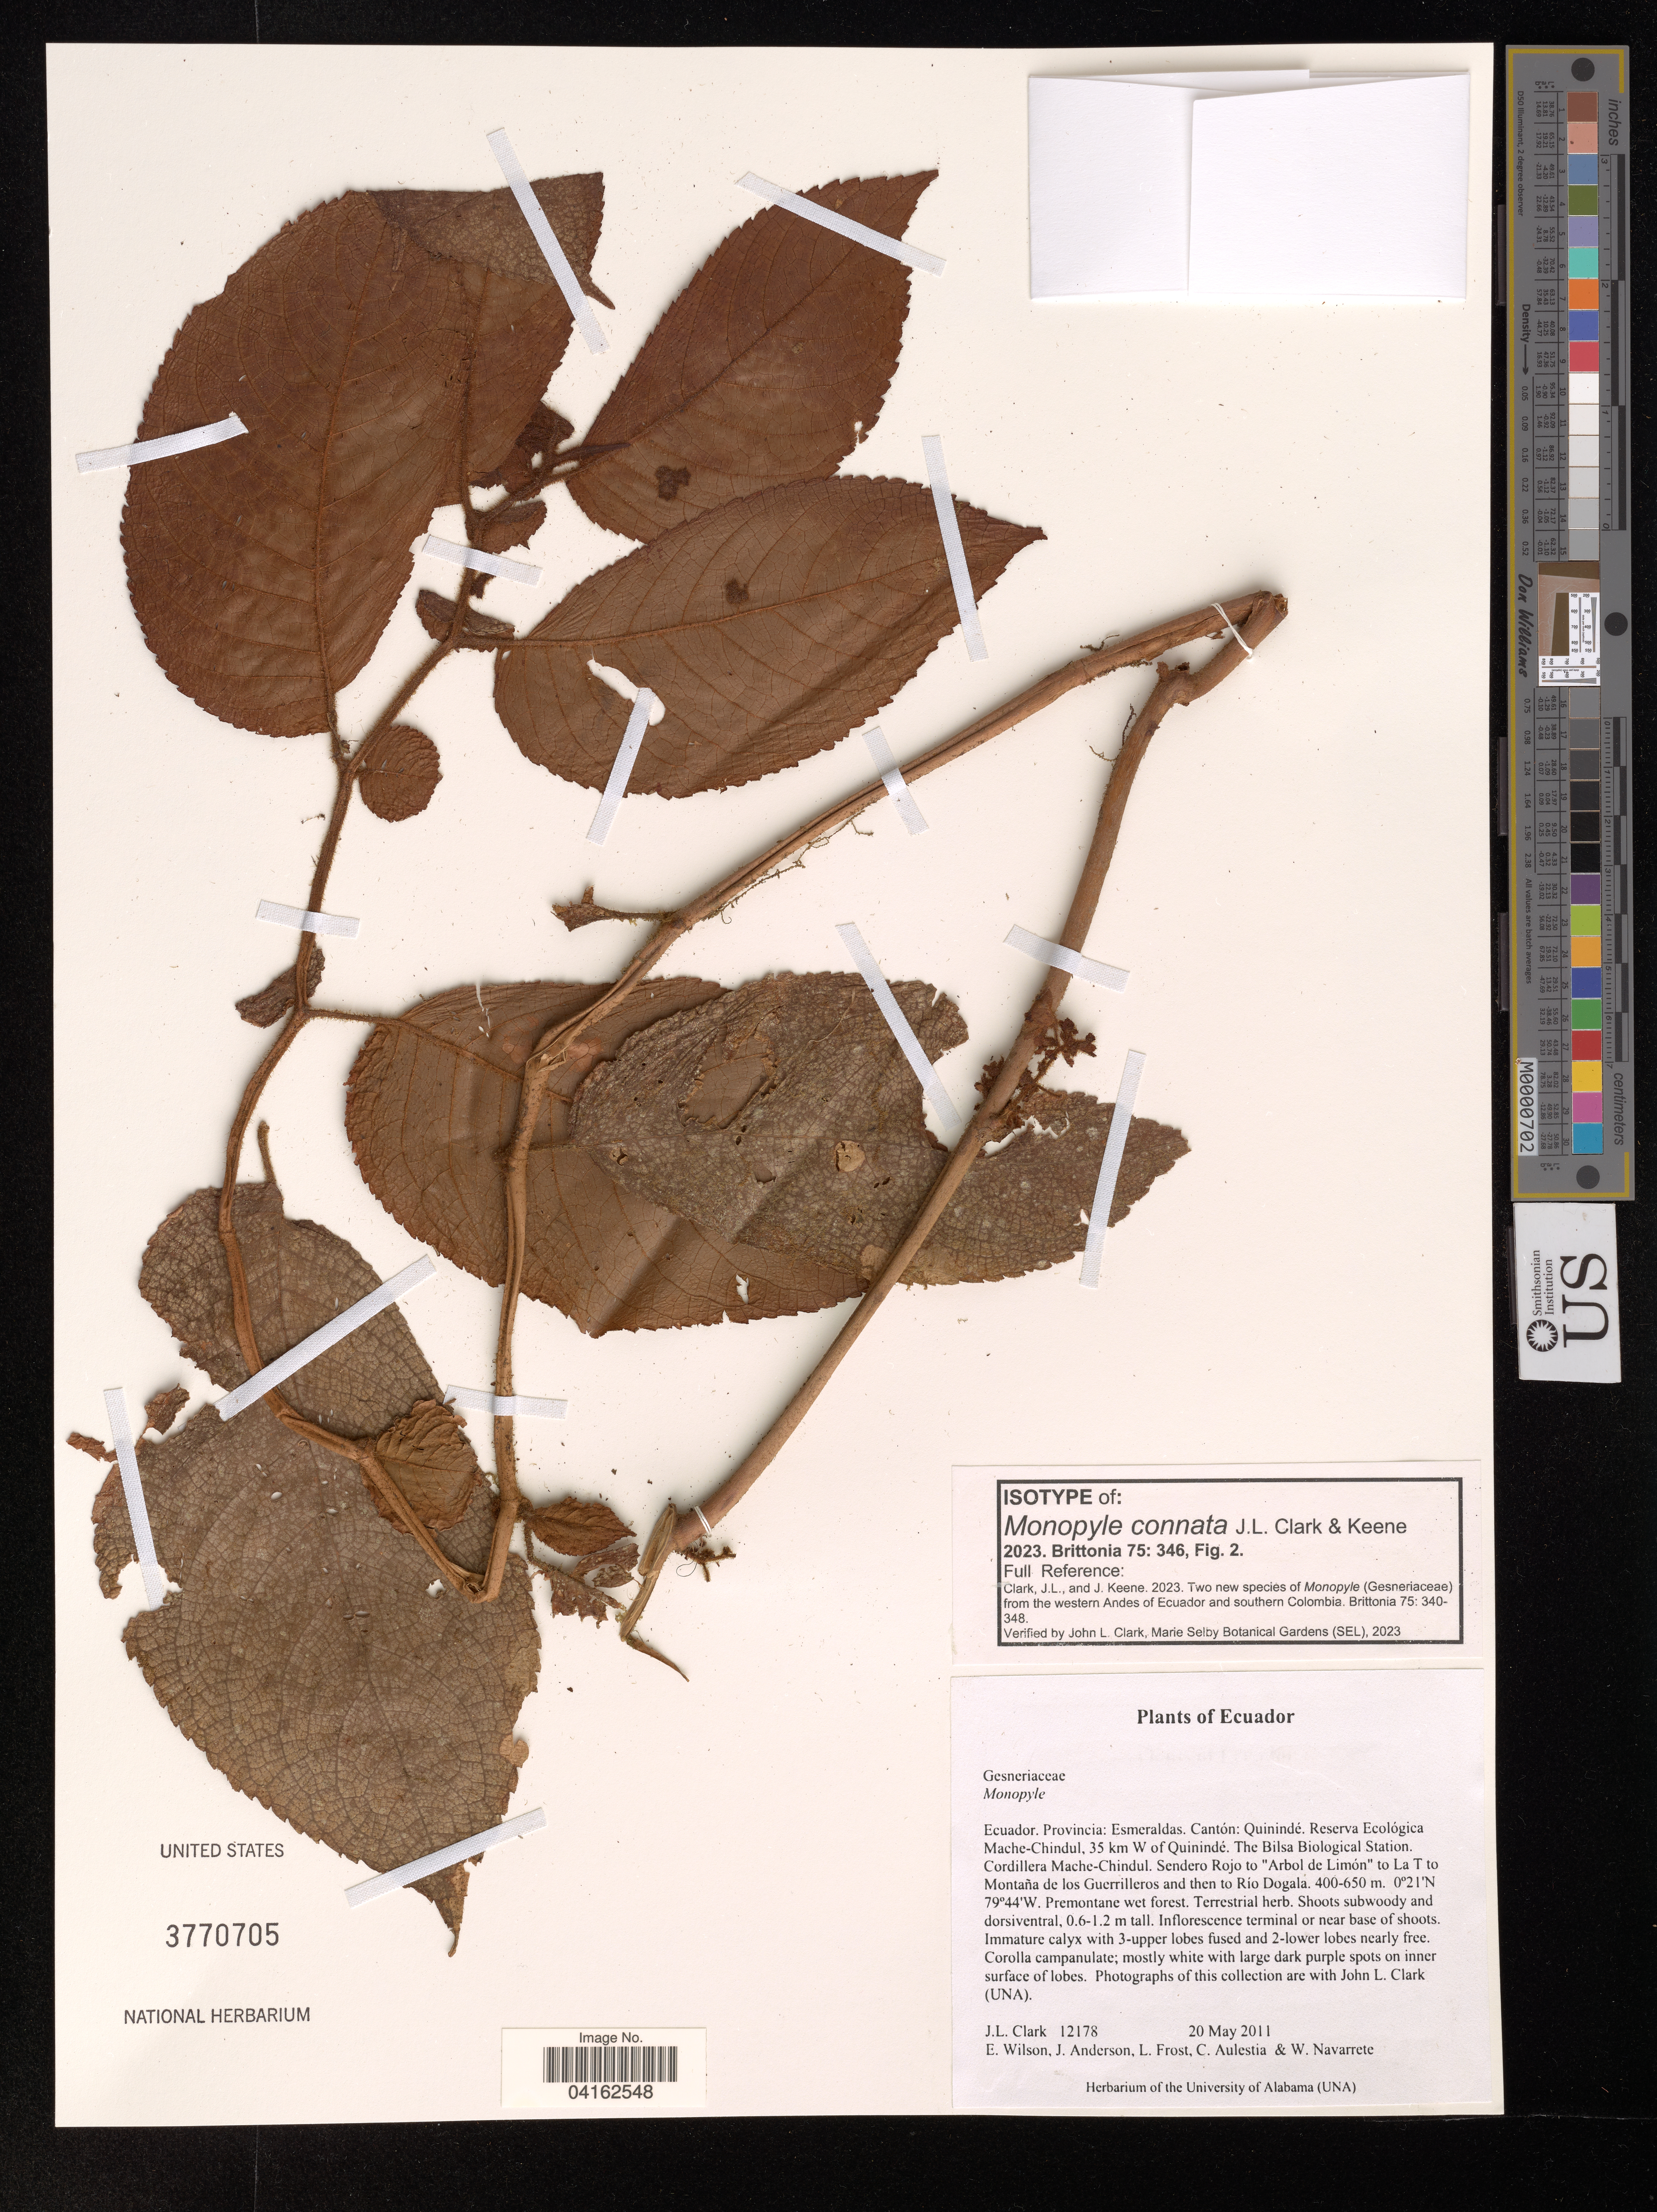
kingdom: Plantae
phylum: Tracheophyta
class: Magnoliopsida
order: Lamiales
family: Gesneriaceae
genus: Monopyle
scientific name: Monopyle connata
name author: J.L. Clark & Keene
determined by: Clark, J. L., (SEL), The Marie Selby Botanical Garden (UNITED STATES)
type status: Isotype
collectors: J. L. Clark, E. Wilson, J. Anderson & et al.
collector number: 12178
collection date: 2011-05-20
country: Ecuador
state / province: Esmeraldas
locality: Cantón: Quinindé. Reserva Ecológica Mache-Chindul, 35 km W of Quinindé. The Bilsa Biological Station. Cordillera Mache-Chindul. Sendero Rojo to "Arbol de Limón" to La T to Montaña de los Guerrilleros and then to Río Dogala.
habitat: premontaine wet forest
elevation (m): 400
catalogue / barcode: US 3770705